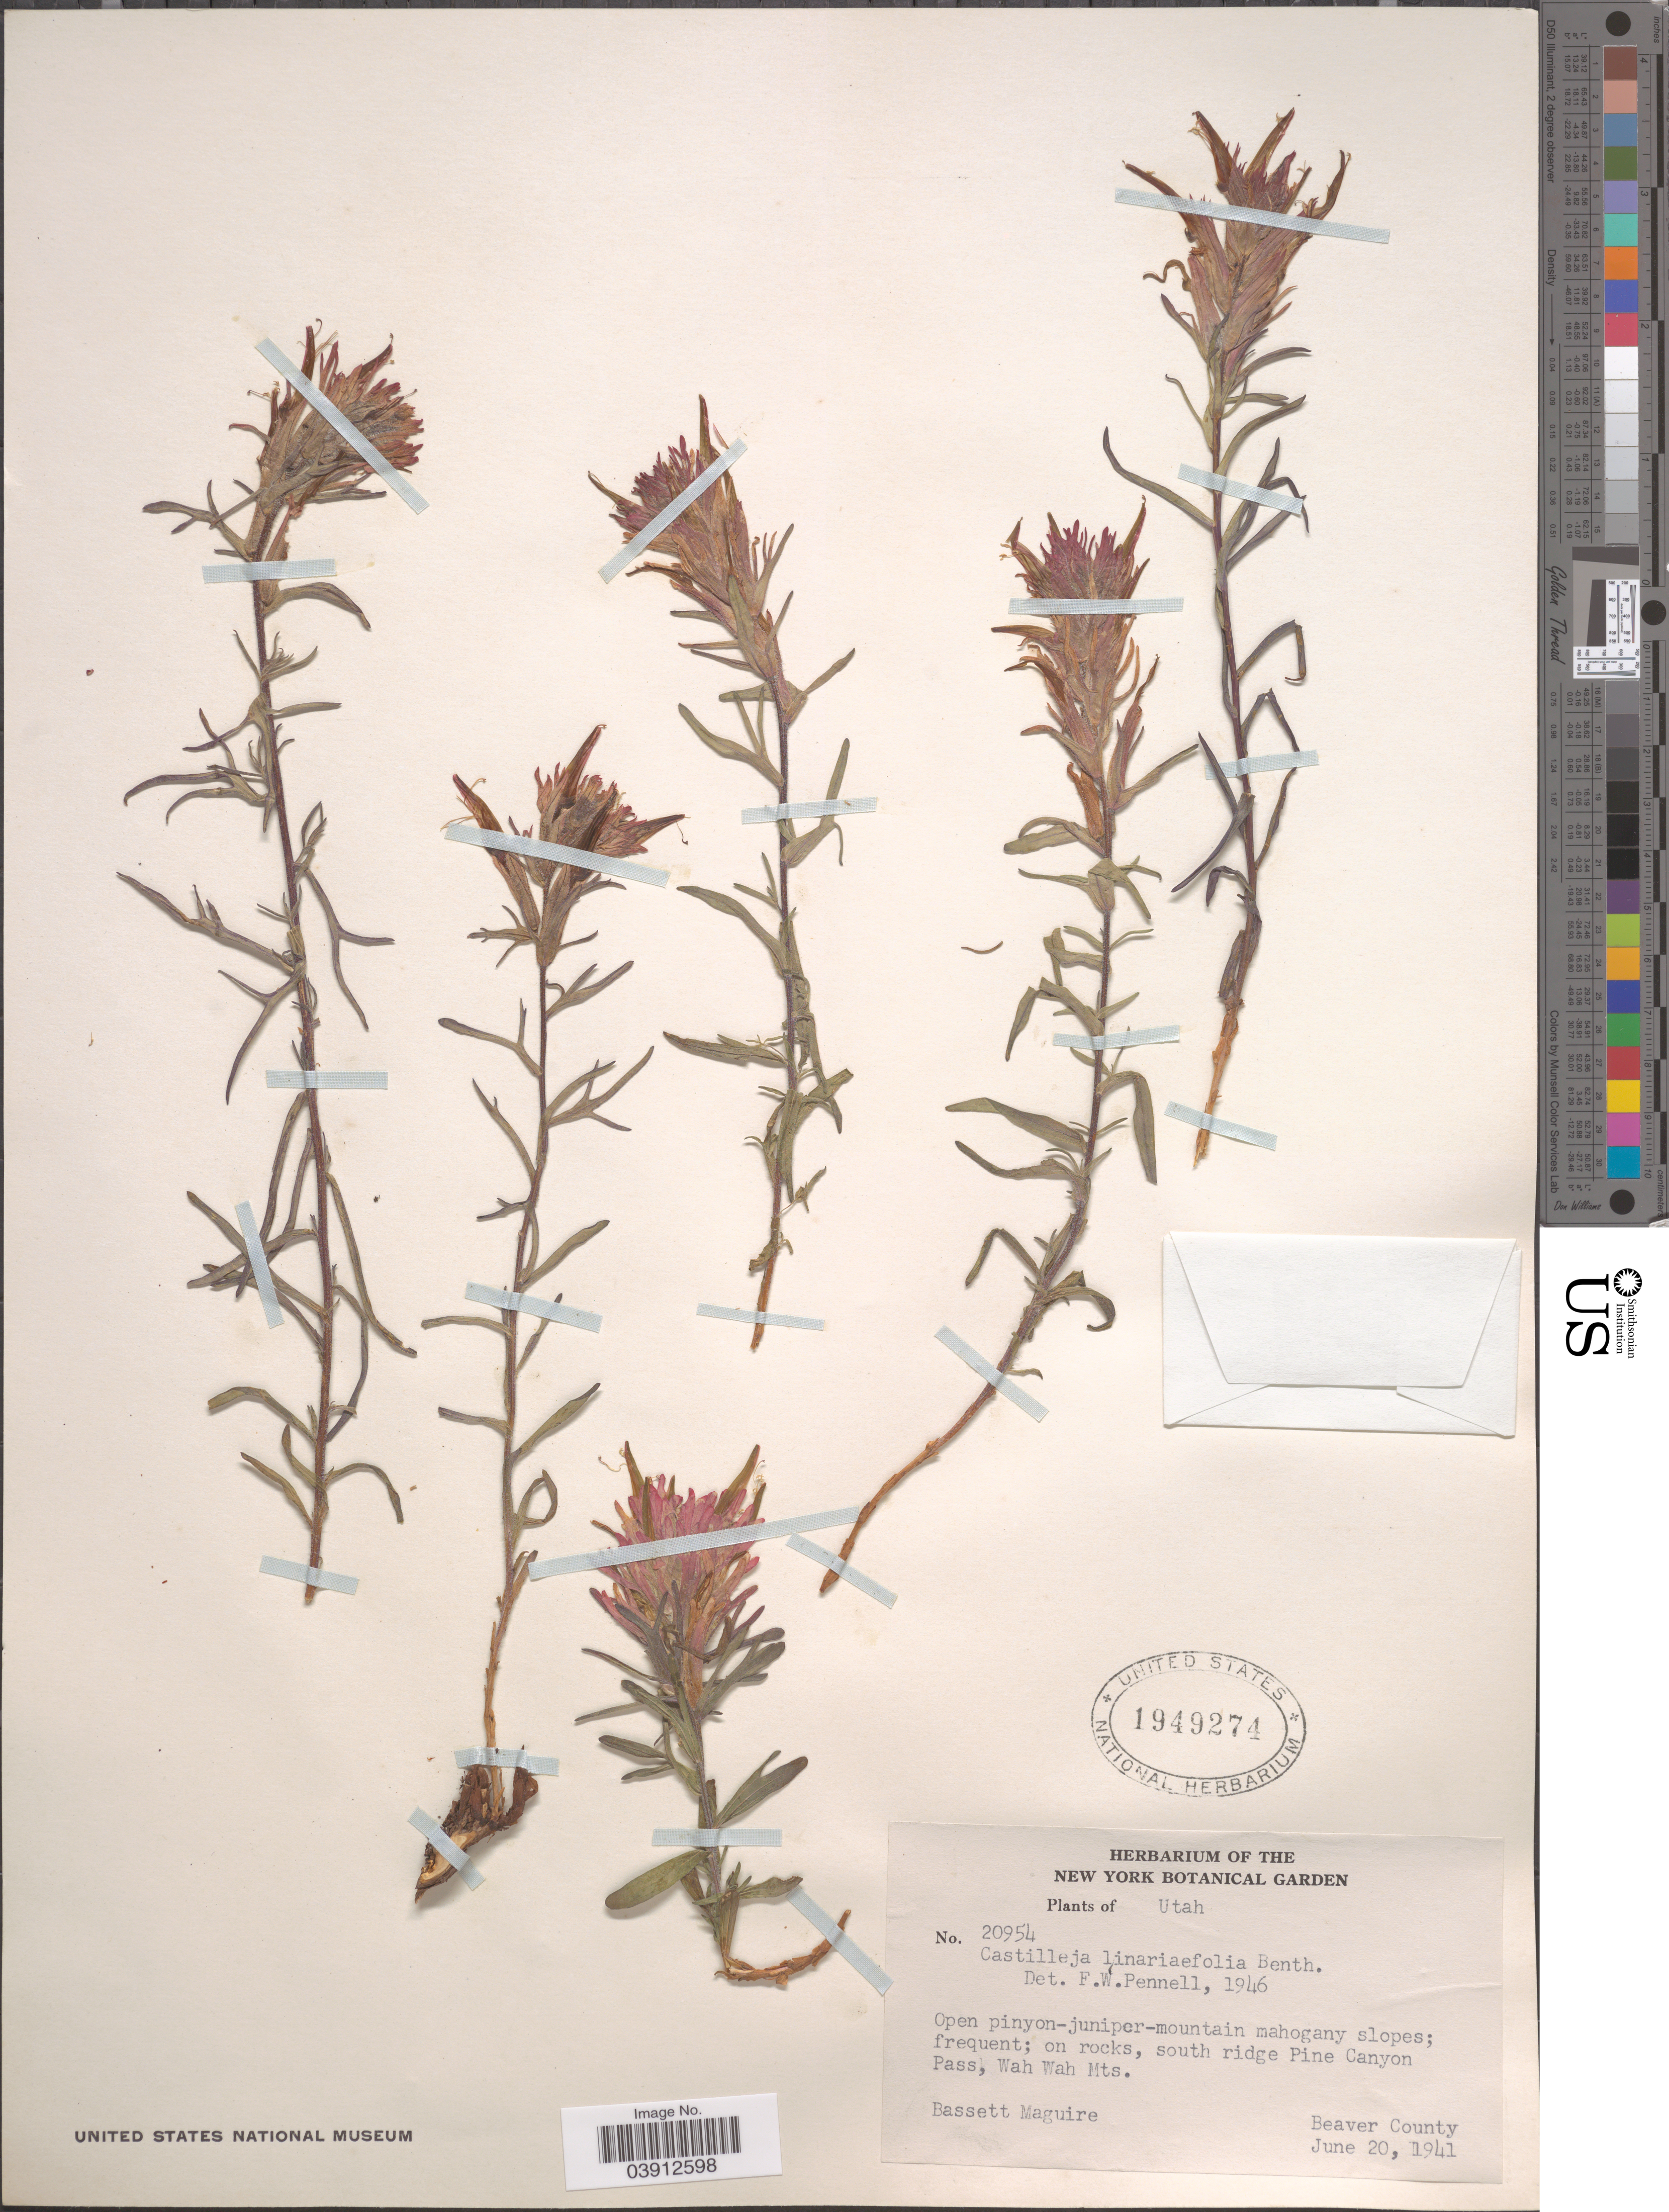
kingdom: Plantae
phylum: Tracheophyta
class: Magnoliopsida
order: Lamiales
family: Orobanchaceae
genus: Castilleja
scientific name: Castilleja linariifolia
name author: Benth.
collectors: B. Maguire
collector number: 20954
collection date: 1941-06-20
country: United States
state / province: Utah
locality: South ridge Pine Canyon Pass, Wah Wah Mts. Beaver County.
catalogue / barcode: US 1949274